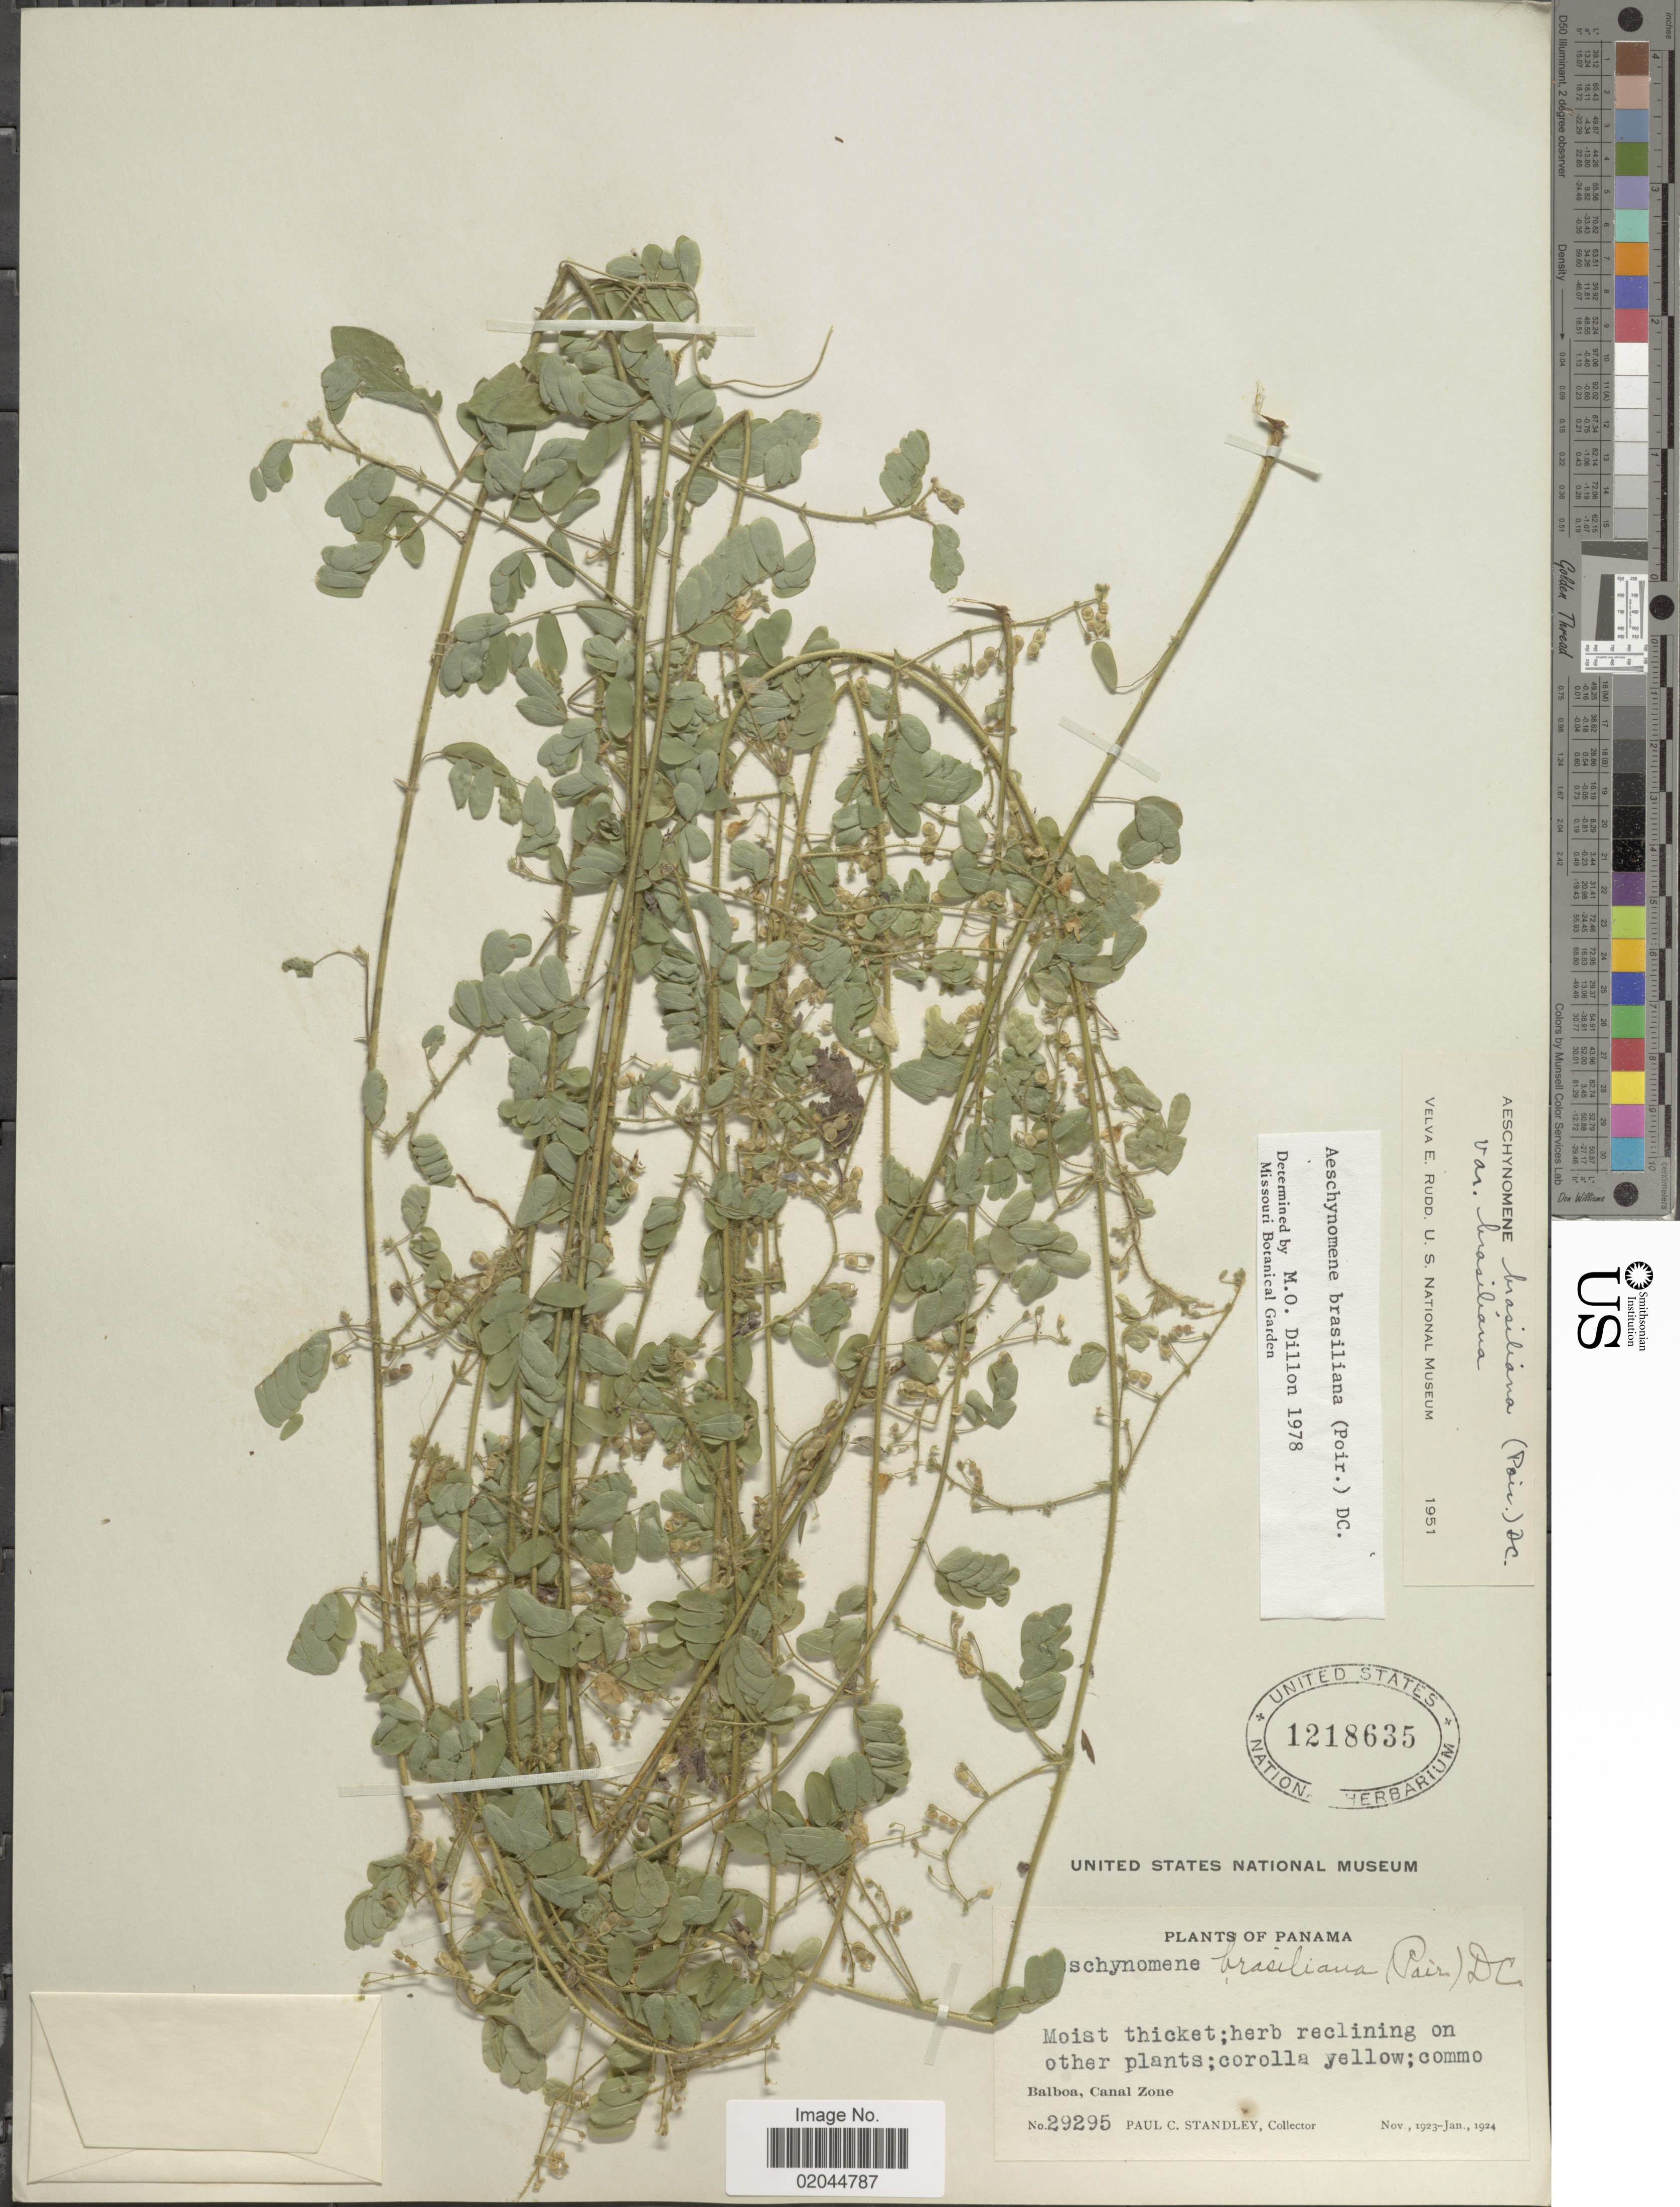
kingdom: Plantae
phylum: Tracheophyta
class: Magnoliopsida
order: Fabales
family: Fabaceae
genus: Aeschynomene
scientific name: Aeschynomene brasiliana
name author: (Poir.) DC.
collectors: P. C. Standley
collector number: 29295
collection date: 1923-11/1924-01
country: Panama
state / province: Colón / Panamá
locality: Balboa, Canal Zone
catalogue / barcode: US 1218635